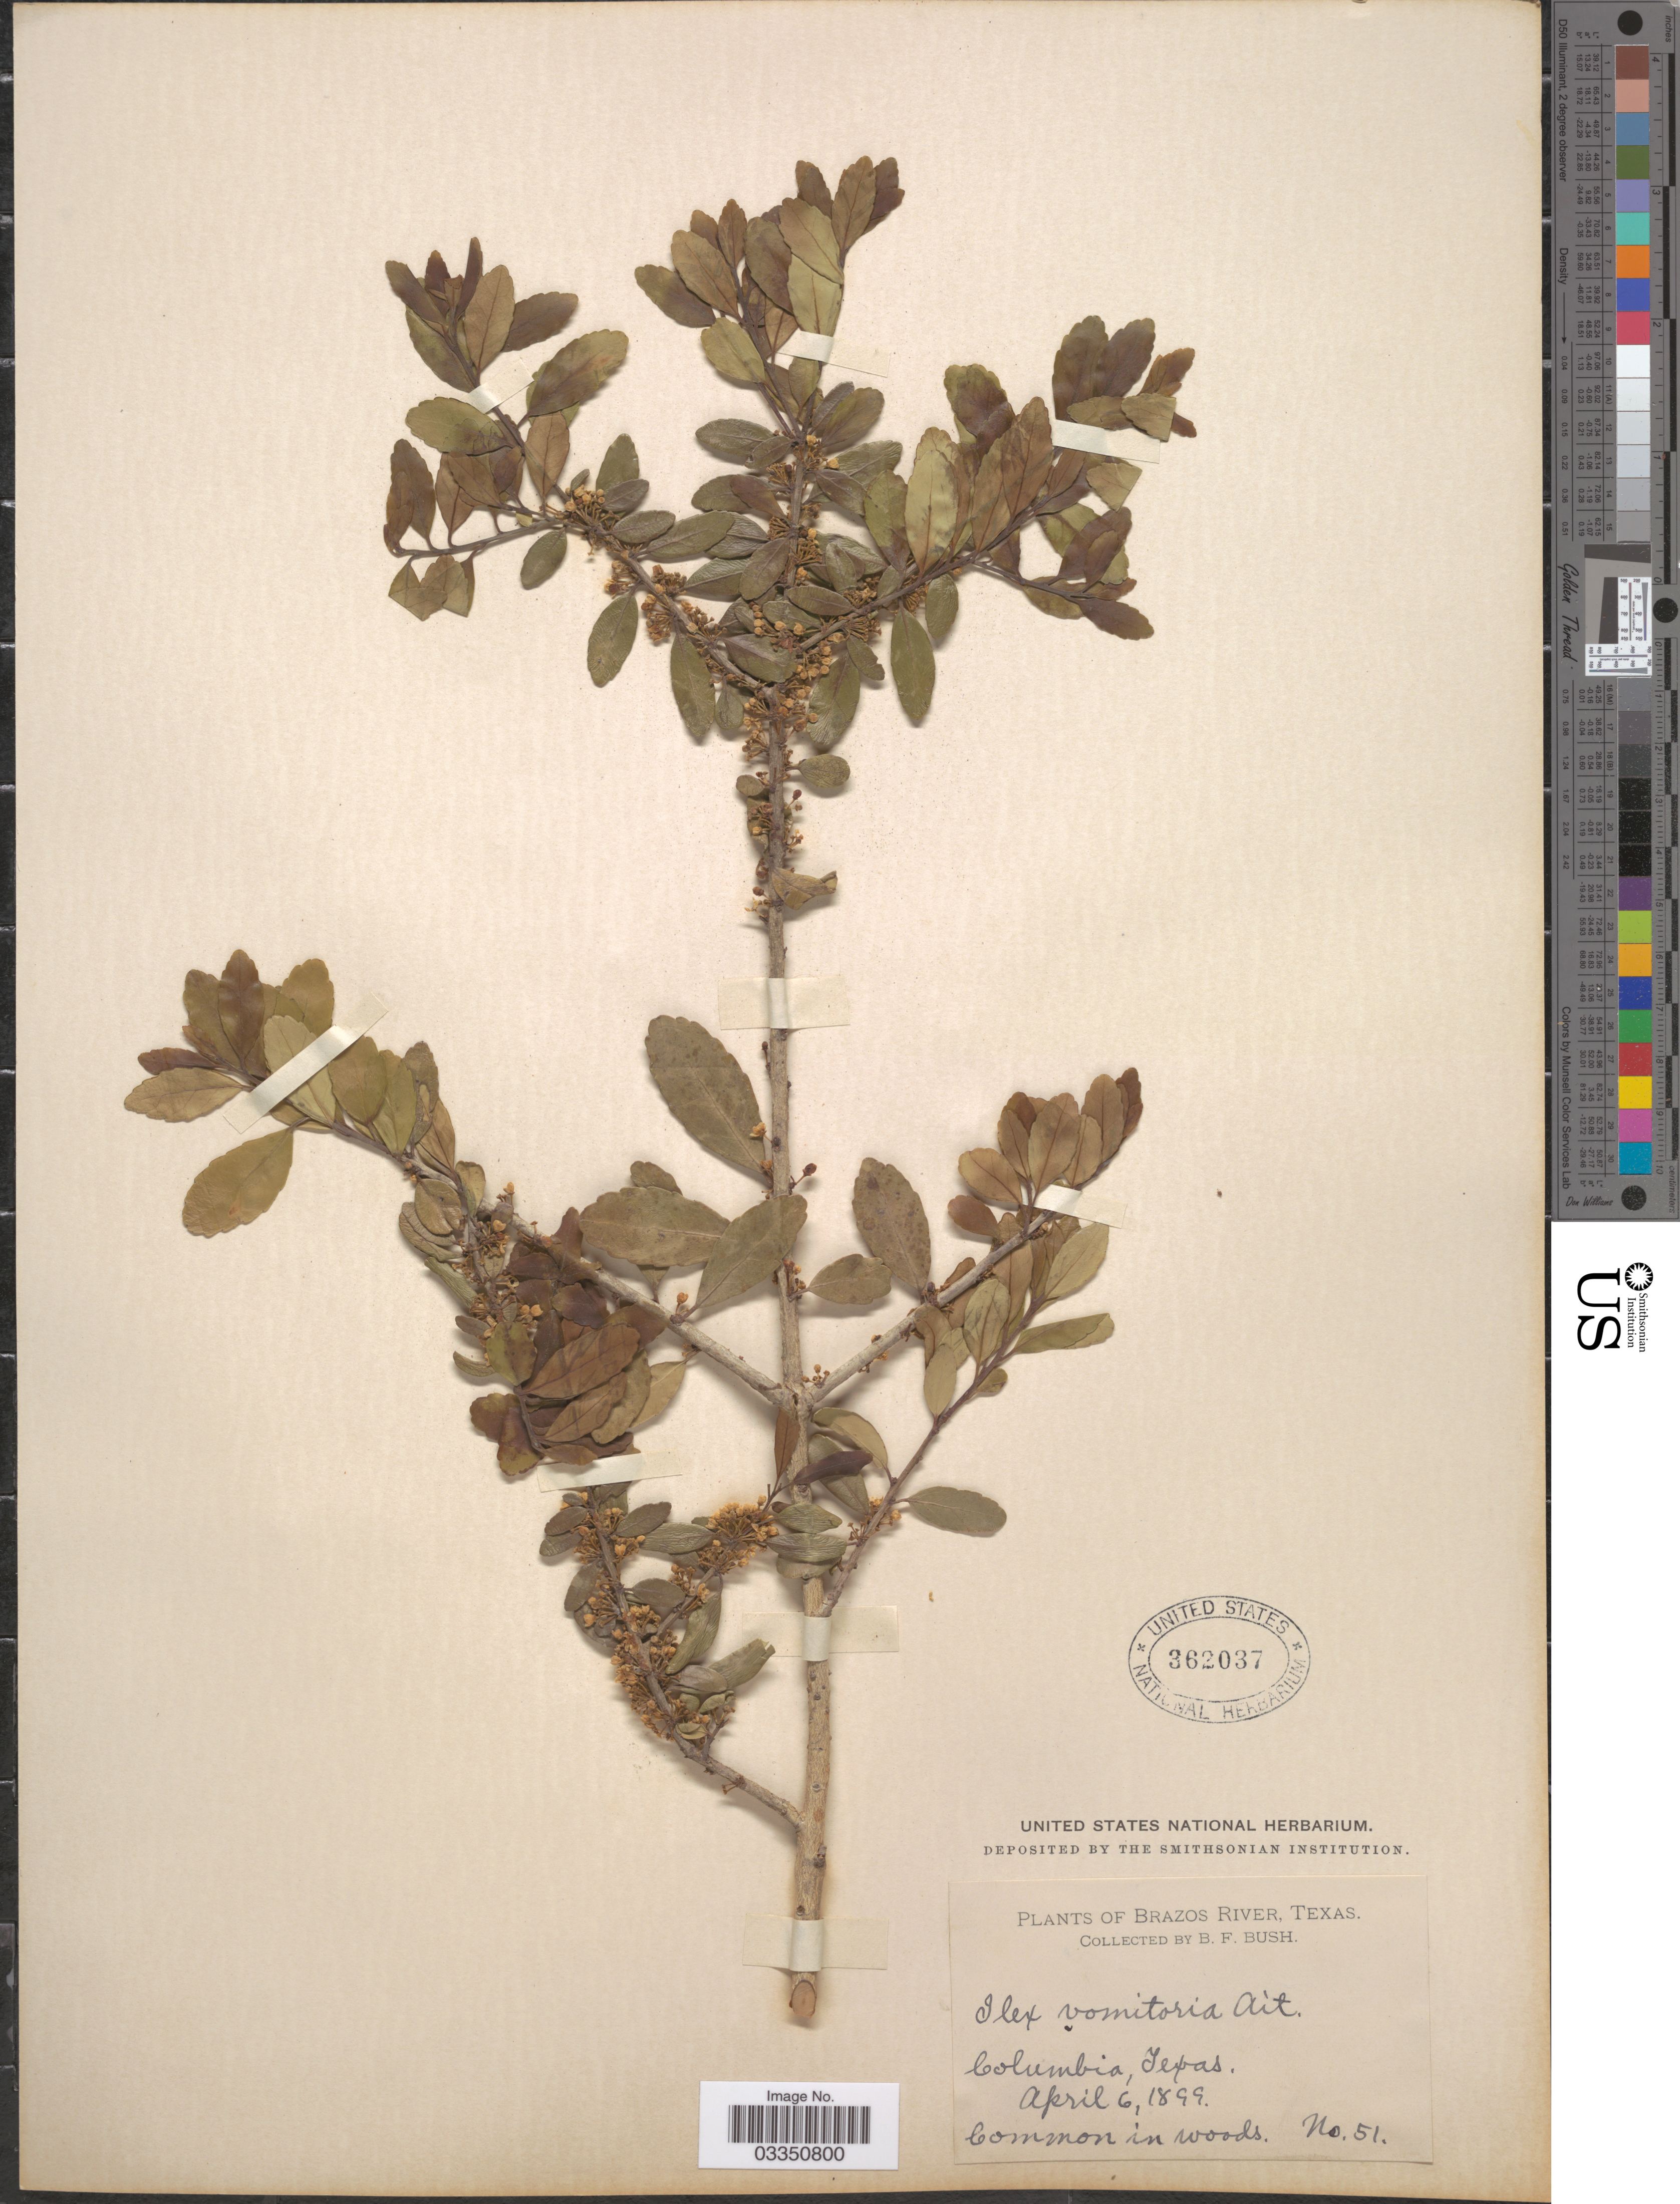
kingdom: Plantae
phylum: Tracheophyta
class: Magnoliopsida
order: Aquifoliales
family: Aquifoliaceae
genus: Ilex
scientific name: Ilex vomitoria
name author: Aiton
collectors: B. F. Bush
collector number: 51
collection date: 1899-04-06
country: United States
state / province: Texas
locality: Brazos River. Columbia.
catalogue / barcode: US 362037